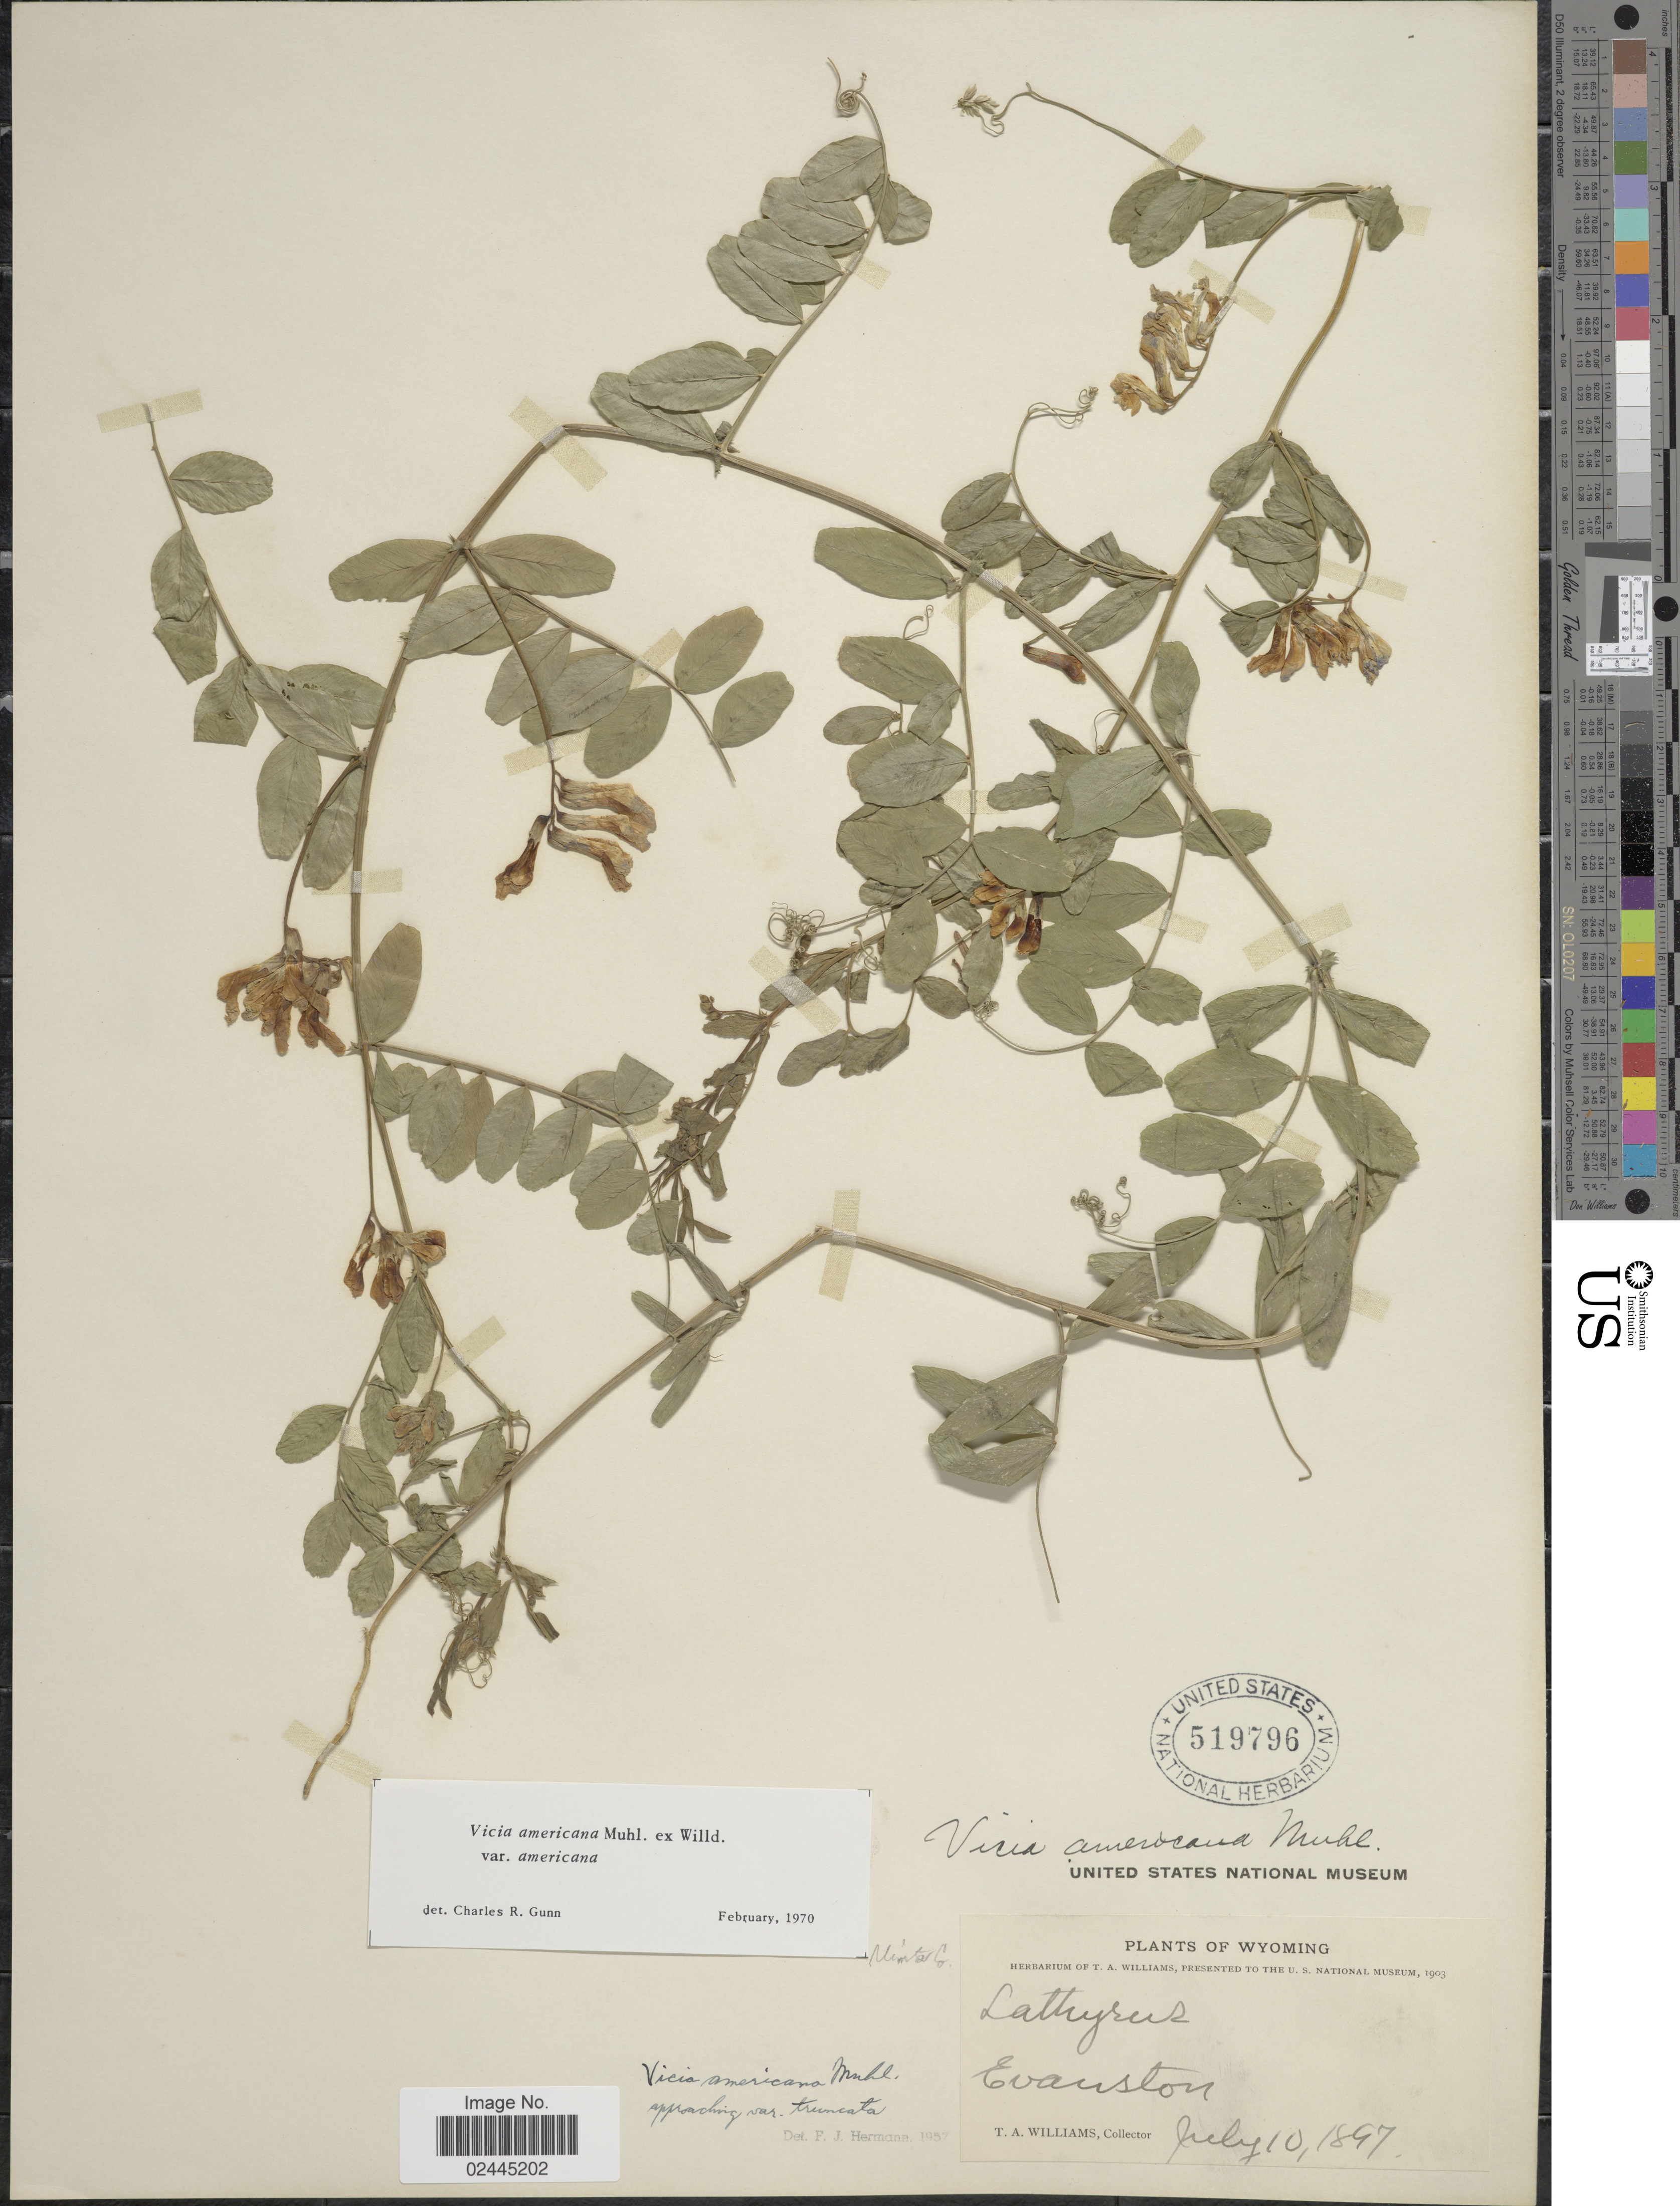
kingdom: Plantae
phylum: Tracheophyta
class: Magnoliopsida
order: Fabales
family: Fabaceae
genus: Vicia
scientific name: Vicia americana var. americana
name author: Muhl. ex Willd.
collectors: T. A. Williams (herbarium)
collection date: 1897-07-10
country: United States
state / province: Wyoming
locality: Evanston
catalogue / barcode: US 519796